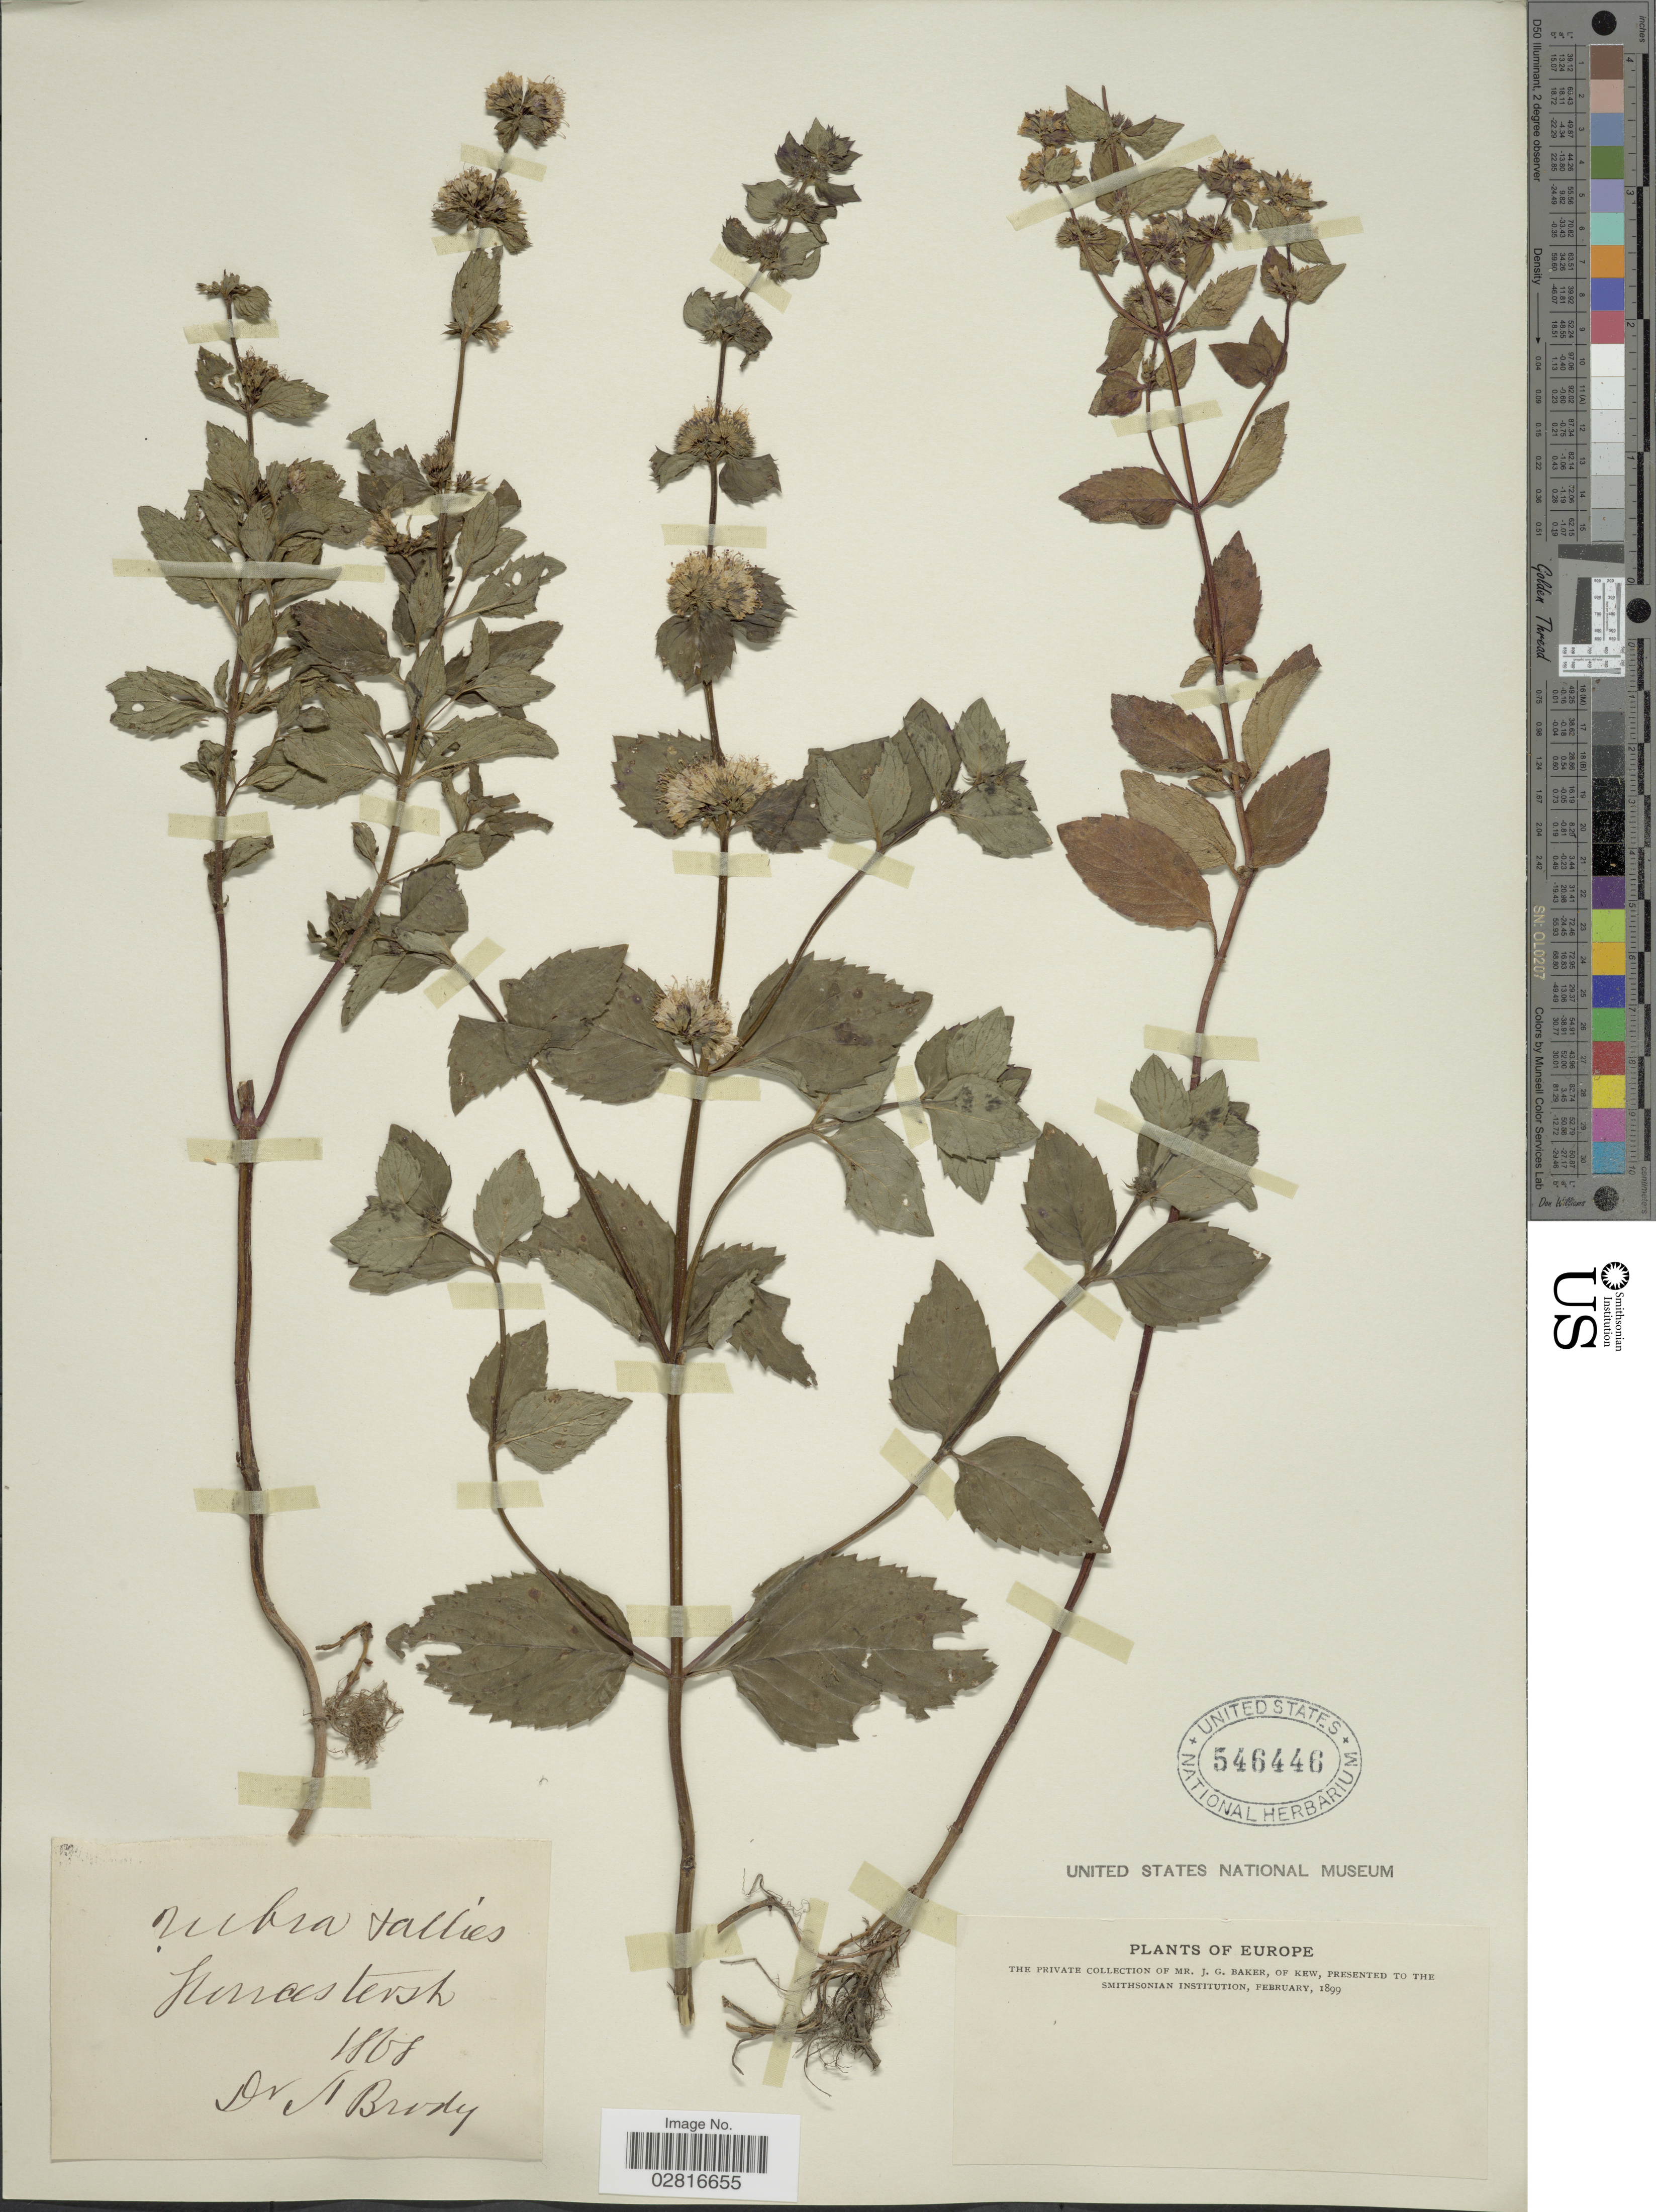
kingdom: Plantae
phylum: Tracheophyta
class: Magnoliopsida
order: Lamiales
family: Lamiaceae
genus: Mentha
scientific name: Mentha rubra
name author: Mill.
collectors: S. Brody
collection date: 1868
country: United Kingdom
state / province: England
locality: Gloucestersh. Europe.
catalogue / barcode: US 546446